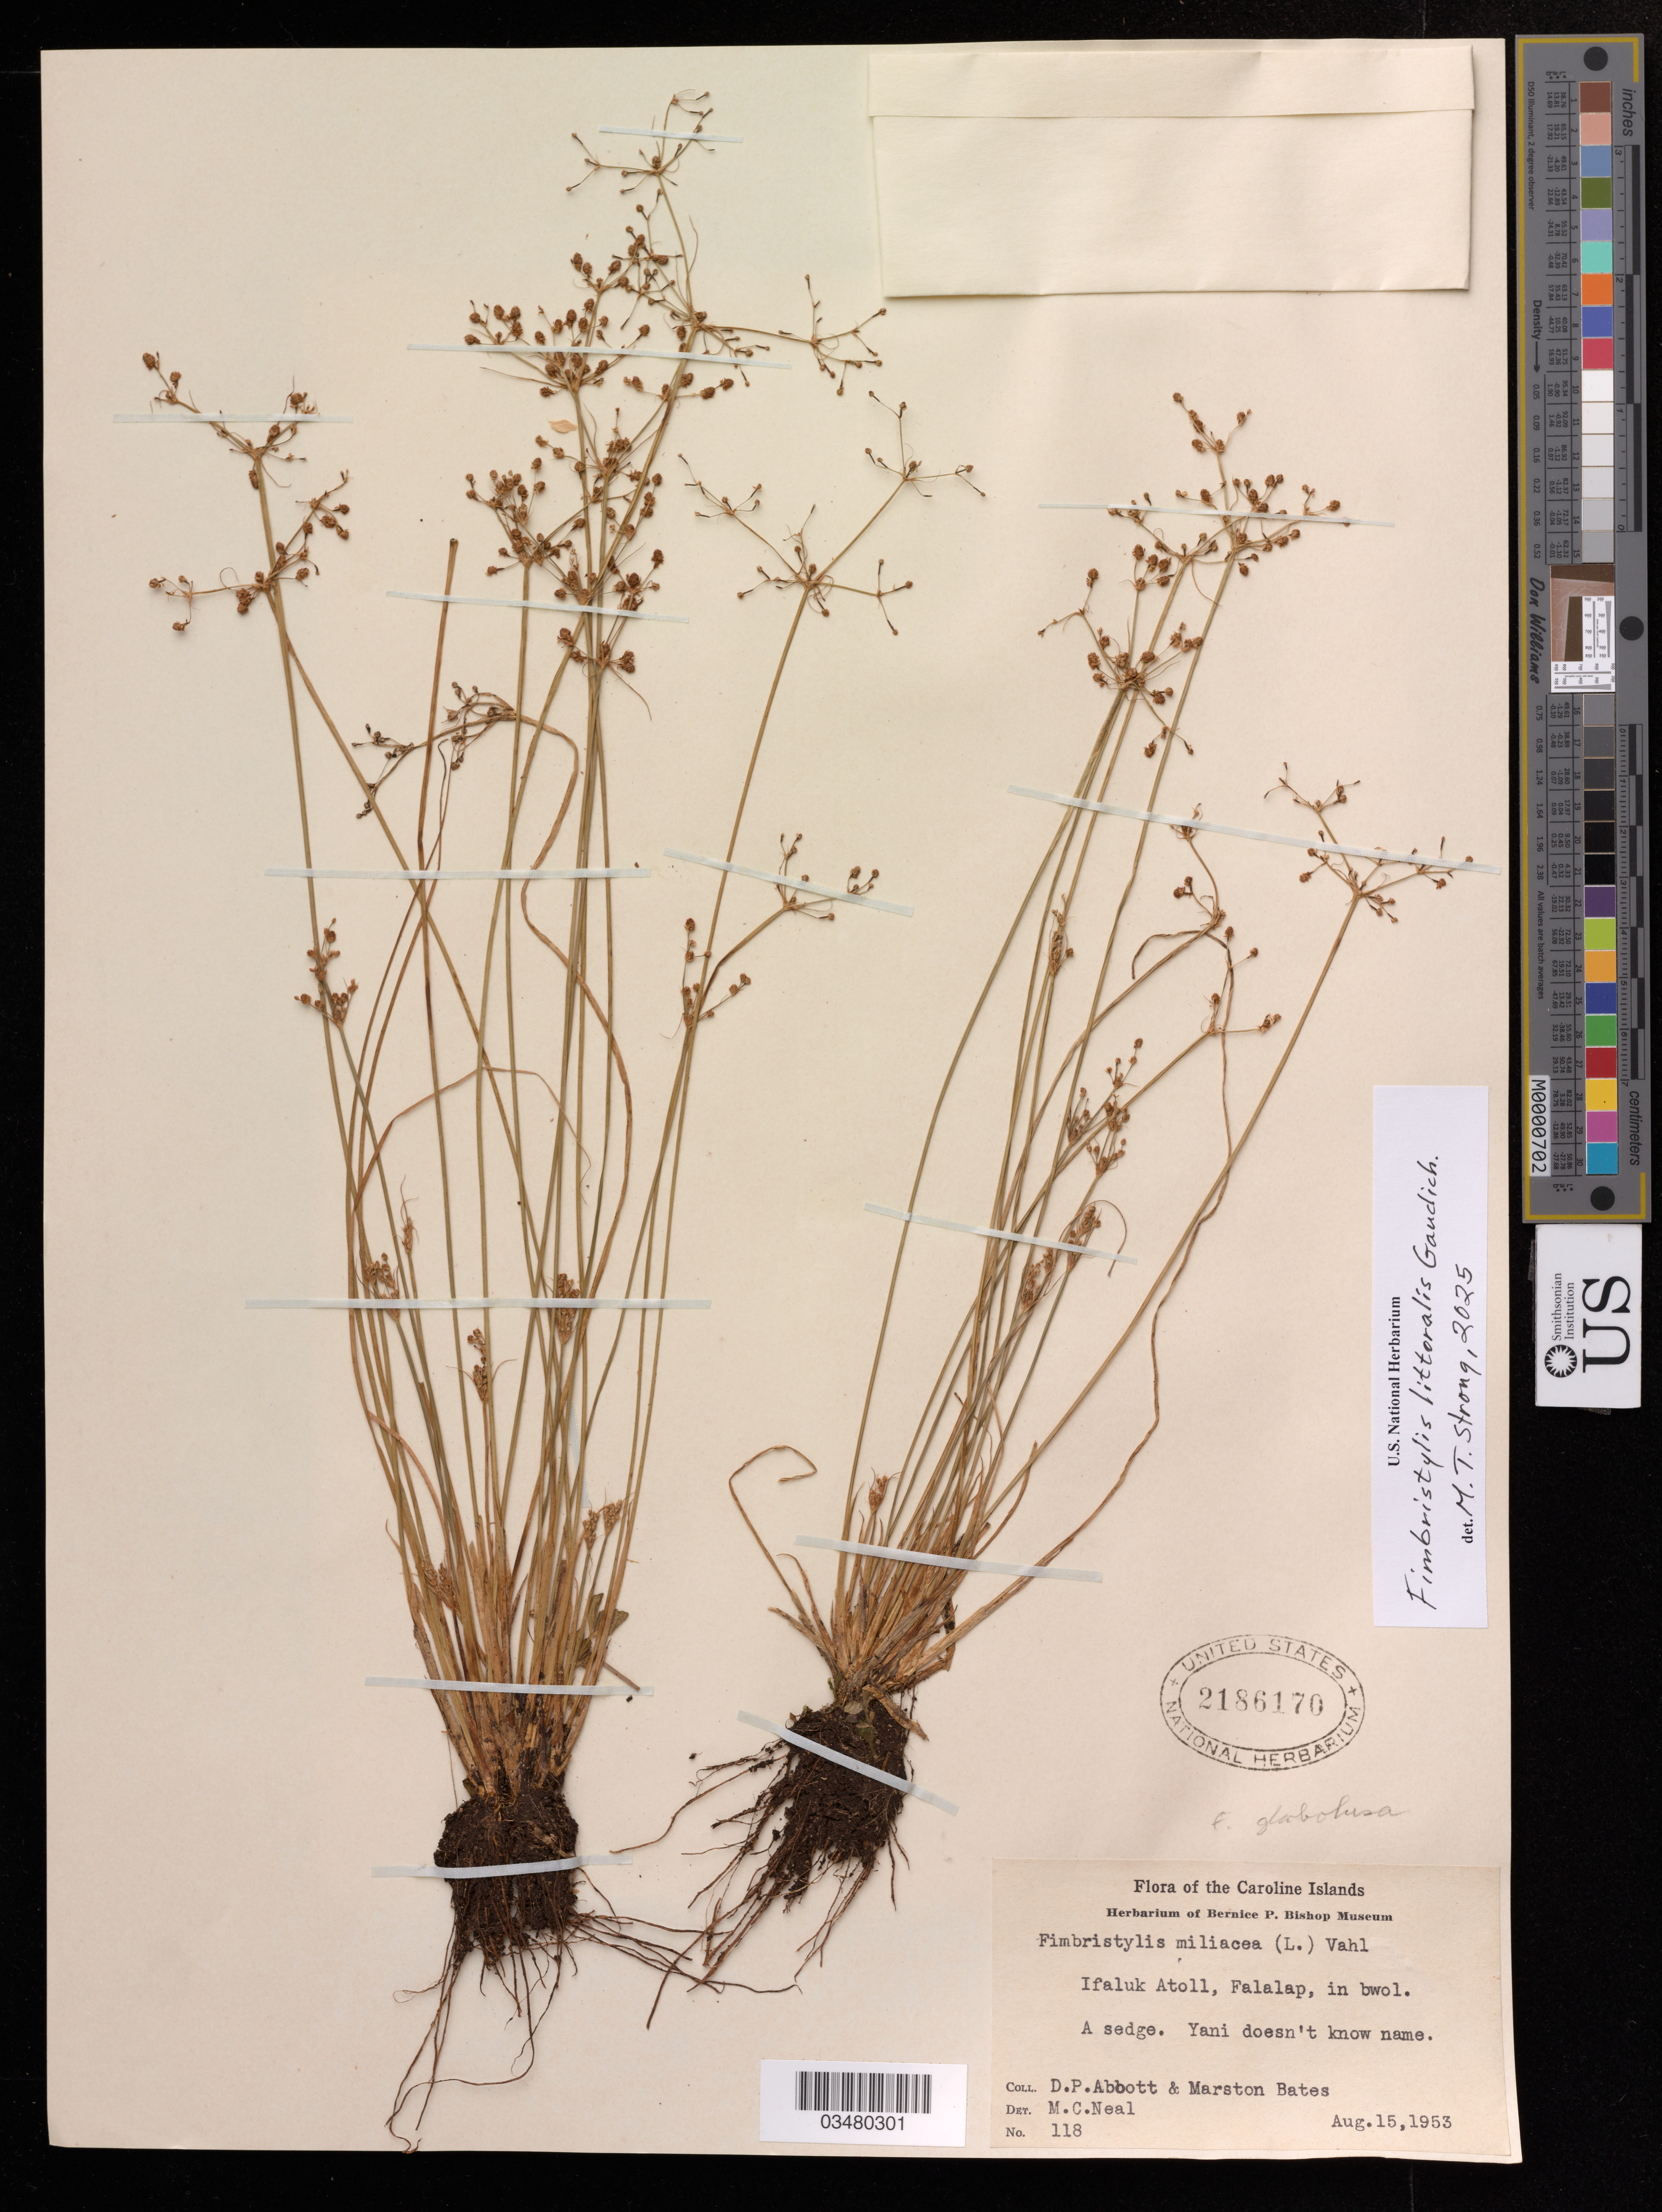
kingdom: Plantae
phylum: Tracheophyta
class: Liliopsida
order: Poales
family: Cyperaceae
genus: Fimbristylis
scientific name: Fimbristylis littoralis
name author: Gaudich.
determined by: Strong, M. T., (US), Smithsonian Institution - National Museum of Natural History (UNITED STATES)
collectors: D. P. Abbott & M. Bates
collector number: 118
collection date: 1953-08-15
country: Micronesia, Federated States of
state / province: Yap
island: Ifalik [Ifaluk] Atoll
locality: The Caroline Islands, Ifaluk Atoll, Falalap, in bwol.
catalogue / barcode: US 2186170